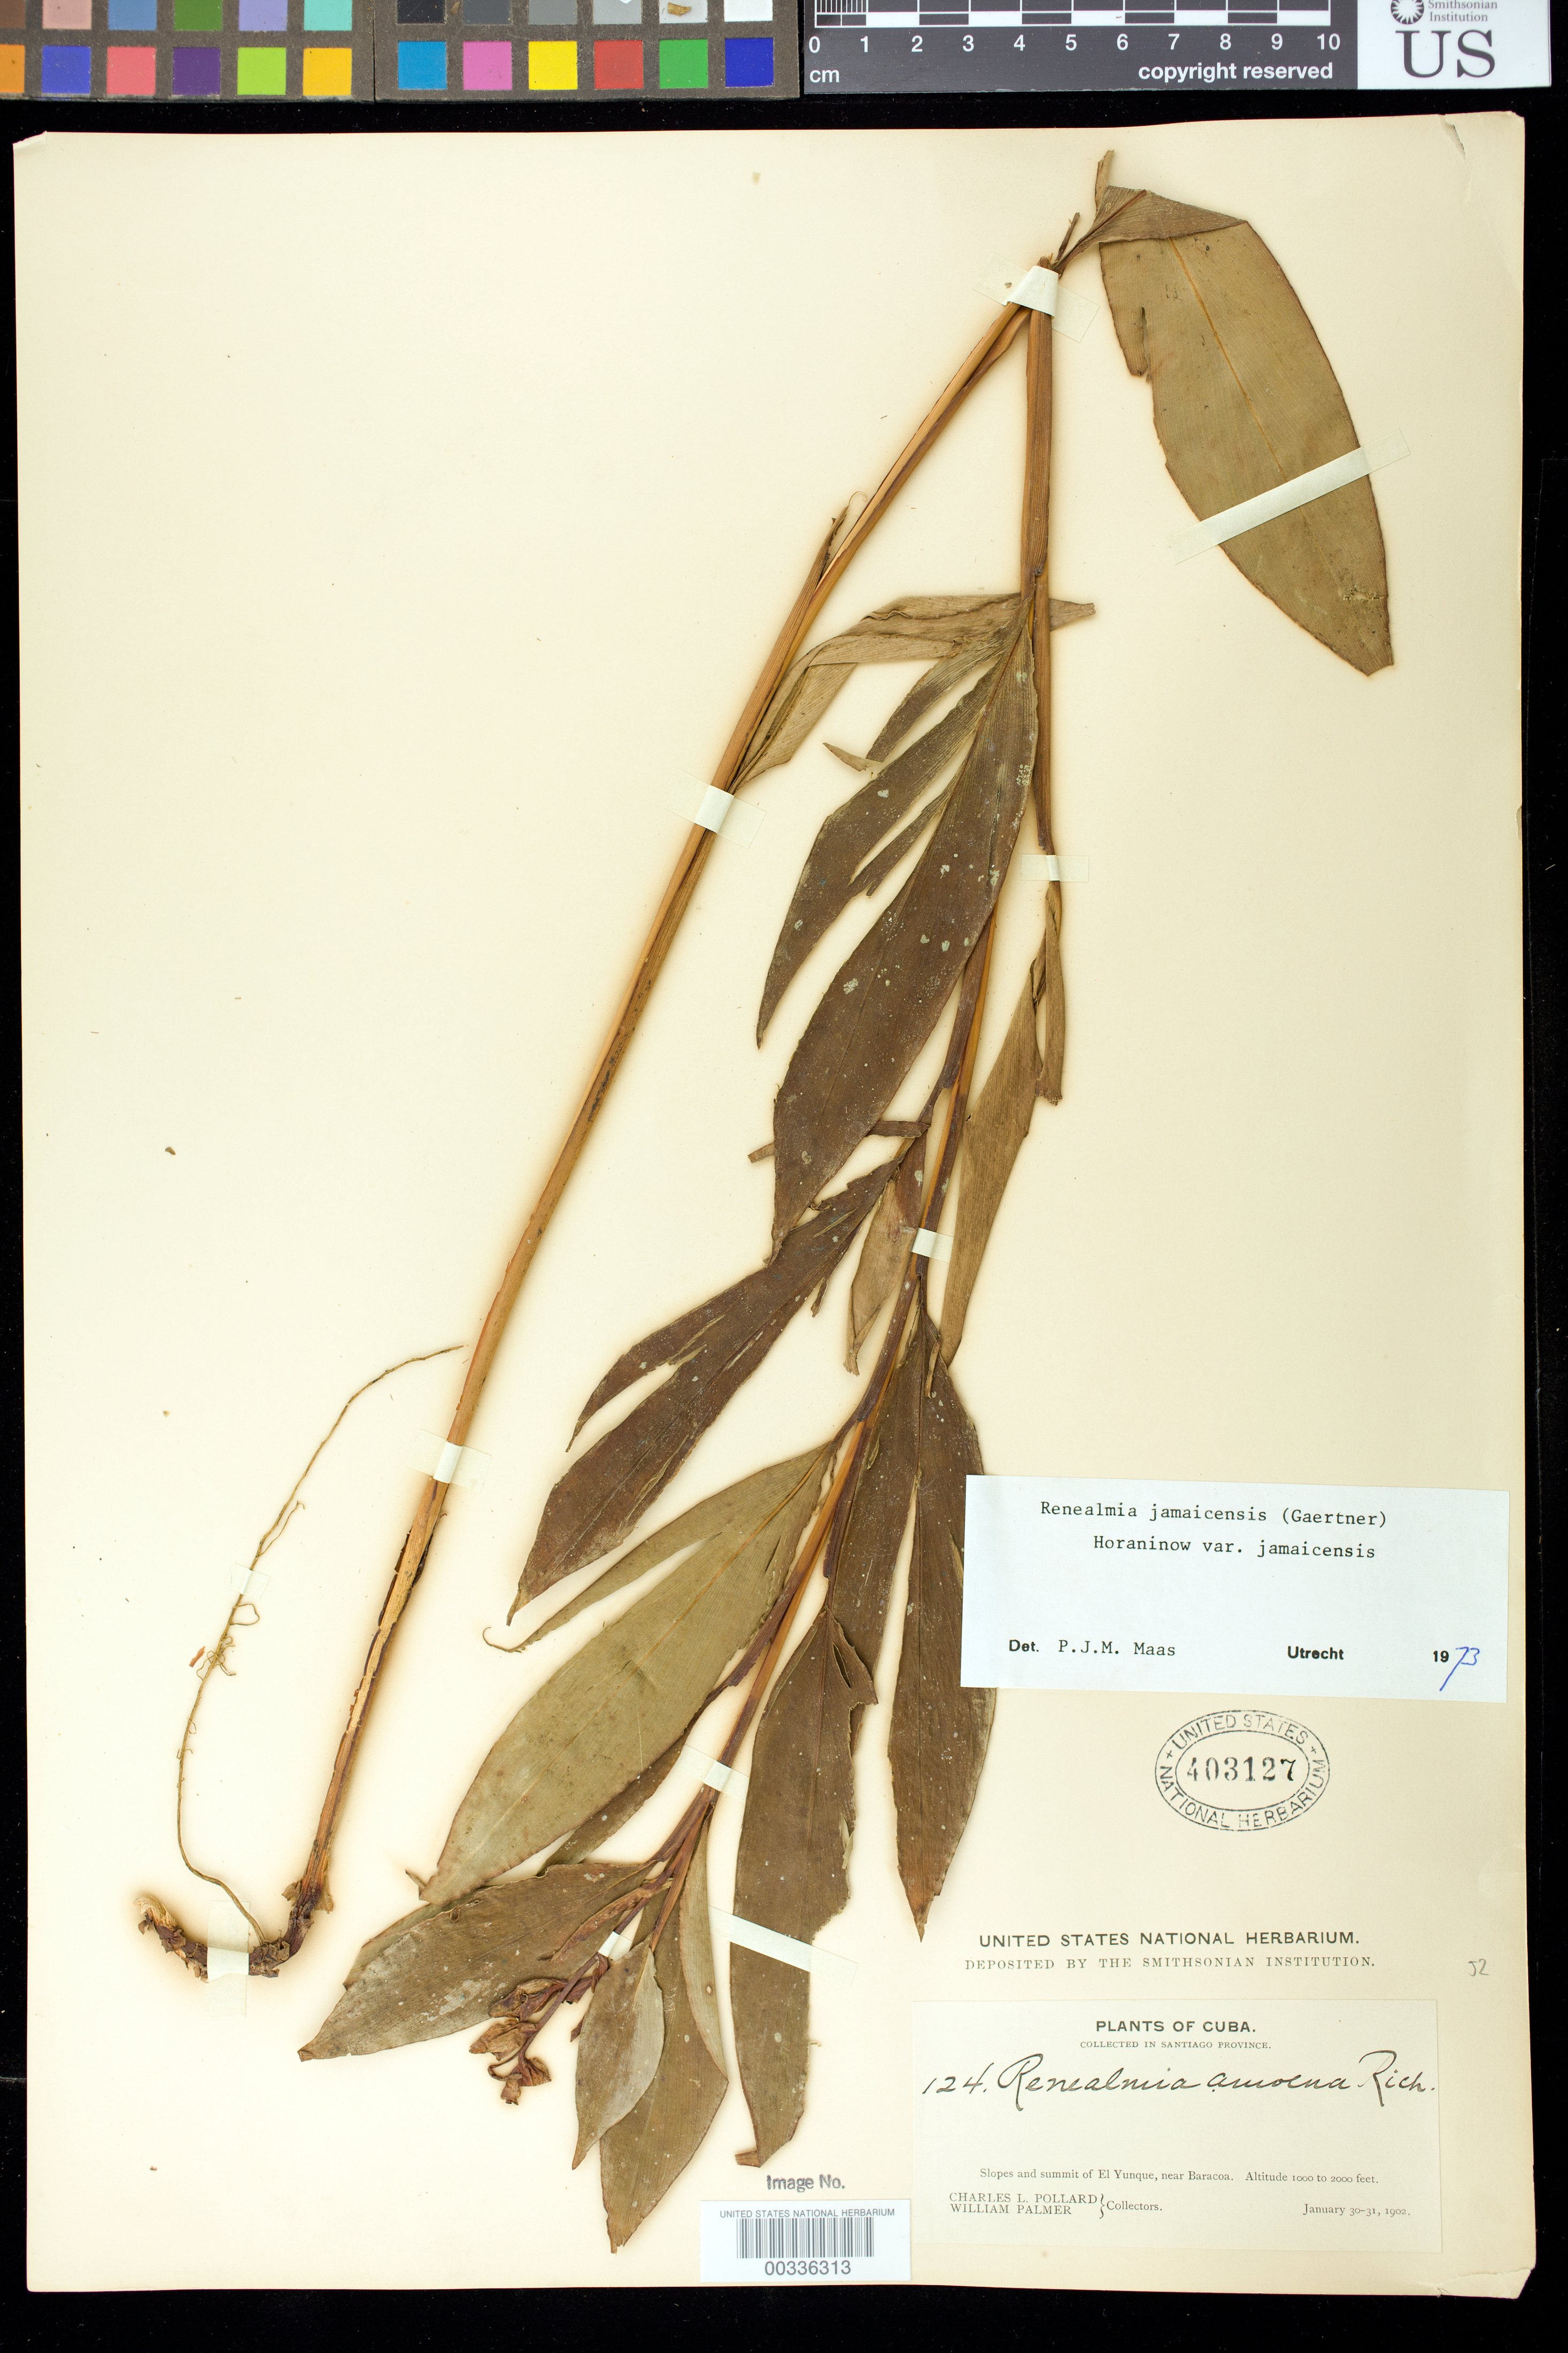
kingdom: Plantae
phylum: Tracheophyta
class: Liliopsida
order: Zingiberales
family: Zingiberaceae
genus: Renealmia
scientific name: Renealmia jamaicensis var. jamaicensis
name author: (Gaertn.) Horan.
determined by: Maas, Paul J. M.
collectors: C. L. Pollard & W. Palmer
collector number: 124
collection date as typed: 30 Jan 1902 to 31 Jan 1902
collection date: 1902-01-30/1902-01-31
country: Cuba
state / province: Oriente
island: Greater Antilles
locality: Santiago prov, slopes and summit of el yunque, near baracoa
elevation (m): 305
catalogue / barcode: US 403127